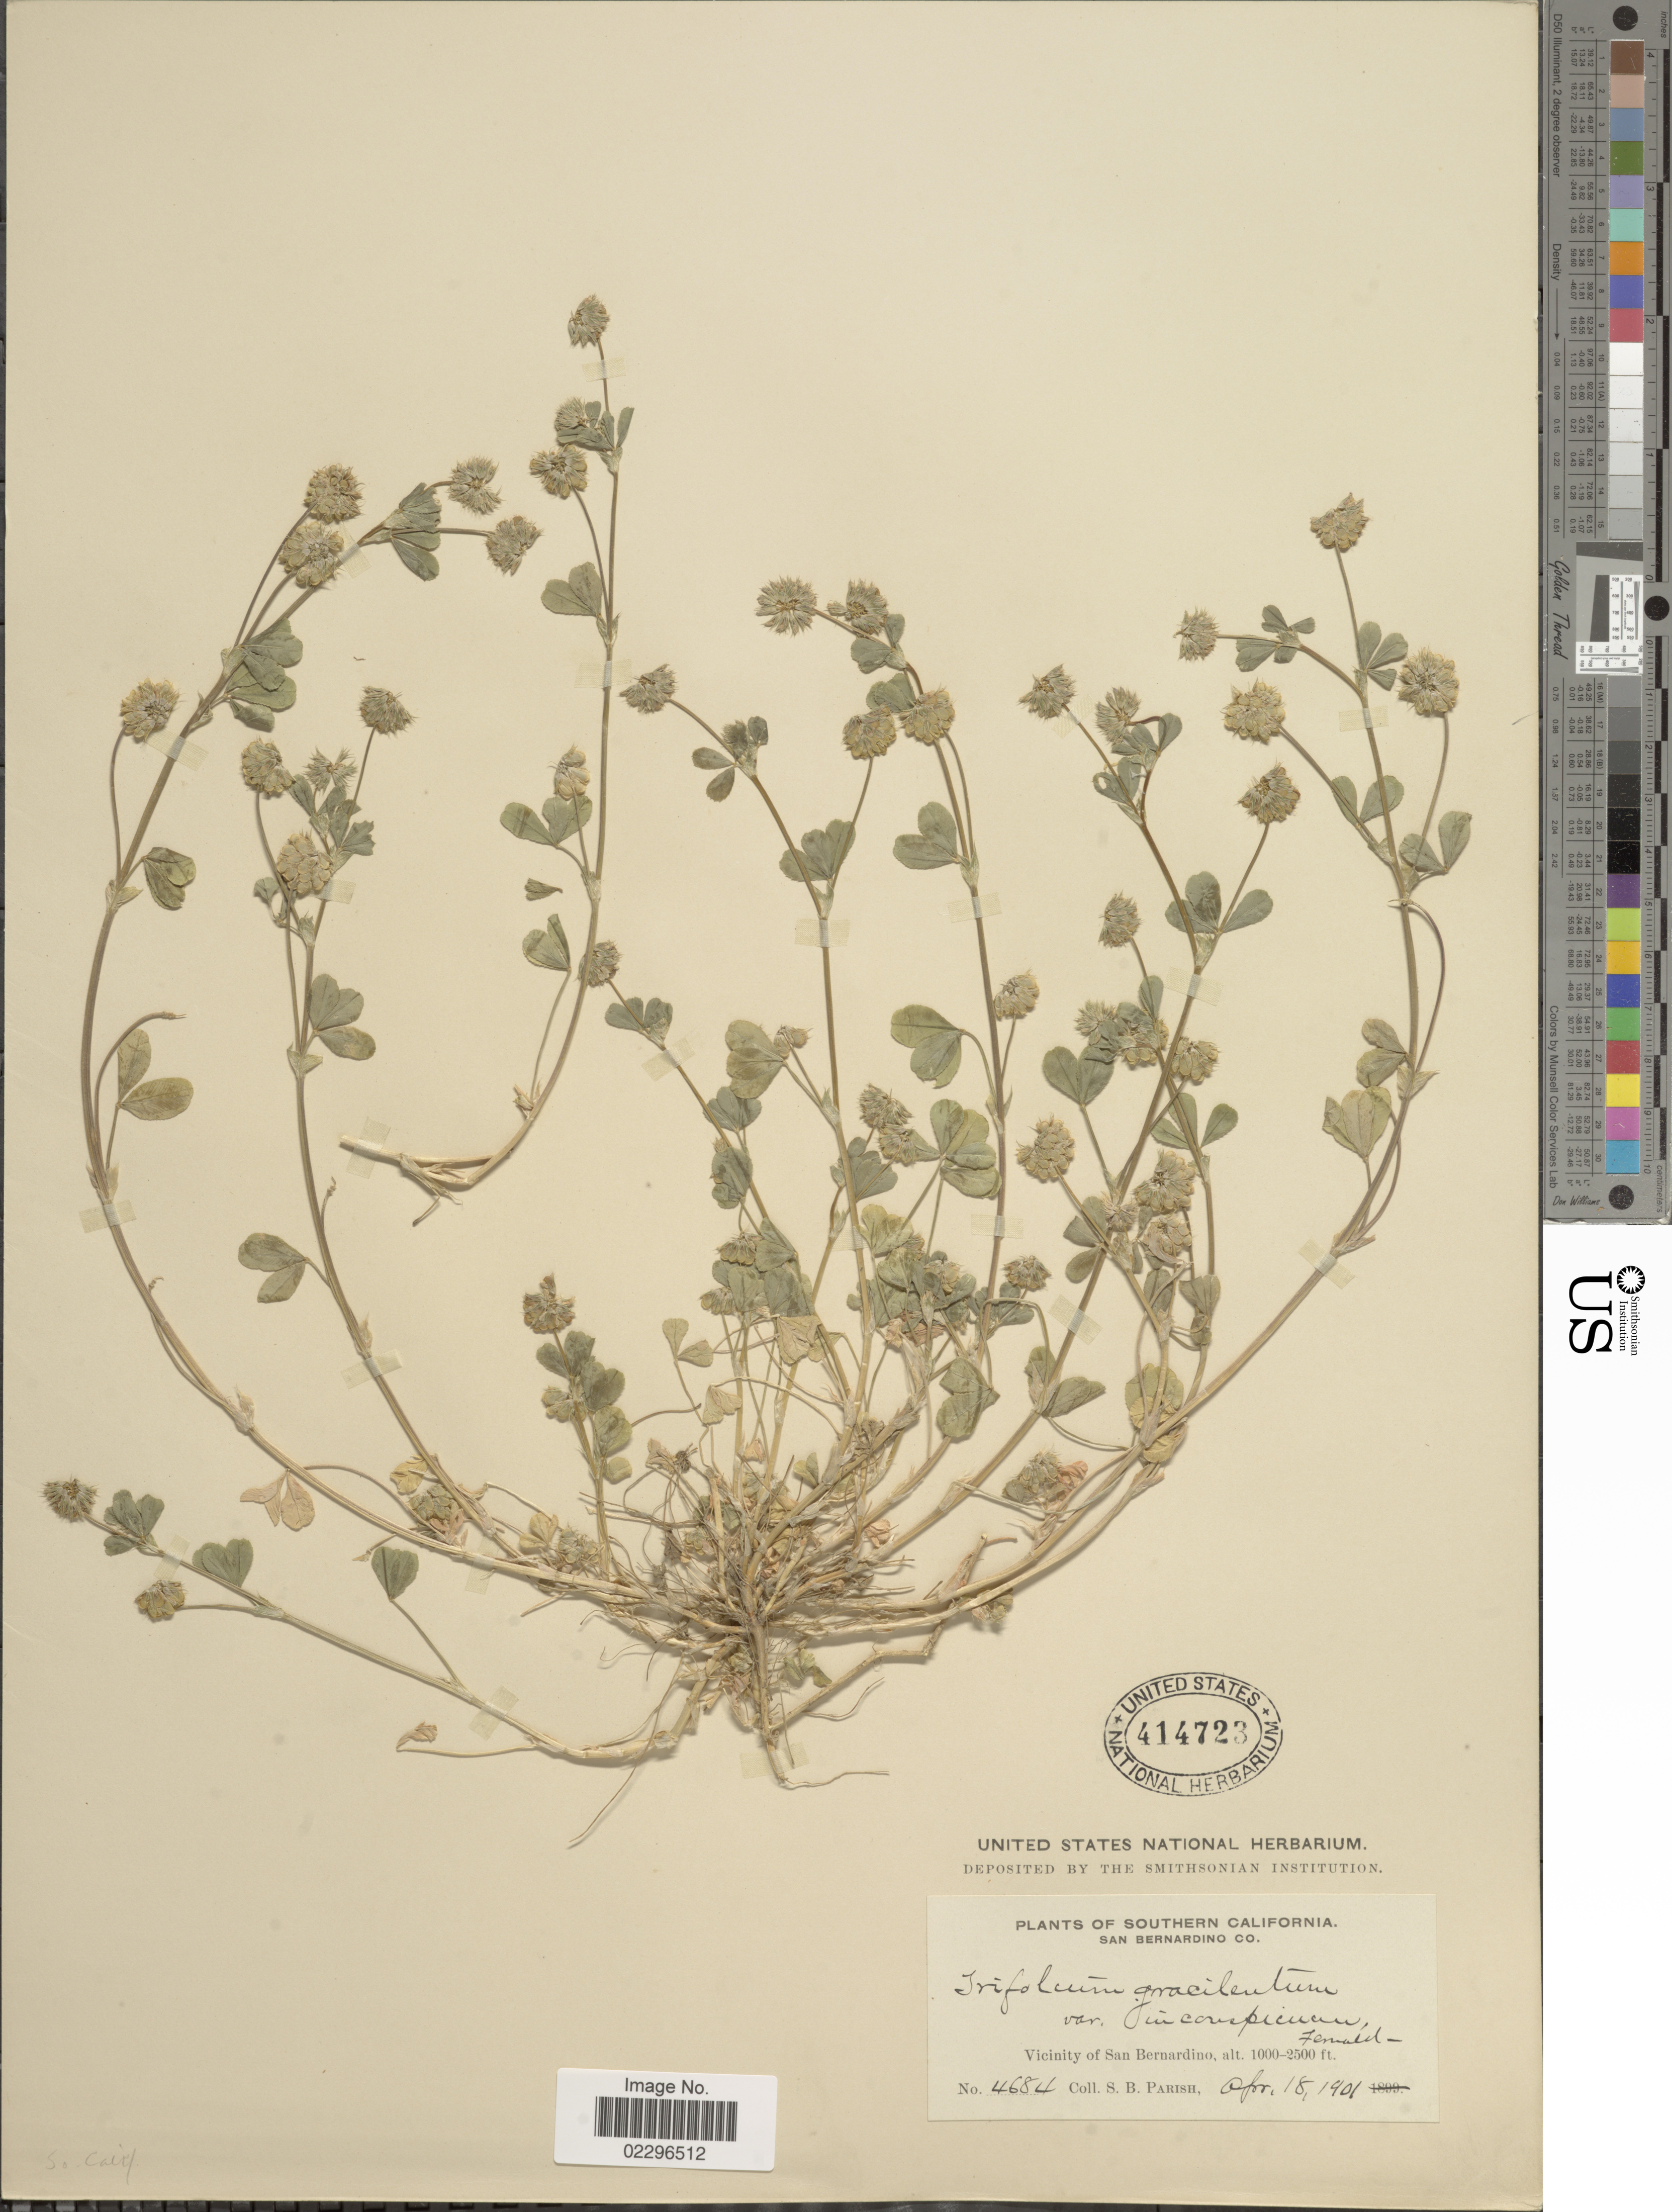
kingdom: Plantae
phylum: Tracheophyta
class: Magnoliopsida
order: Fabales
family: Fabaceae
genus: Trifolium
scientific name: Trifolium gracilentum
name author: Torr. & A. Gray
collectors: S. B. Parish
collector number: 4684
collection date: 1901-04-18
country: United States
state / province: California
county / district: San Bernardino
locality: Southern California, San Bernardino Co., Vicinity of San Bernardino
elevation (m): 305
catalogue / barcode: US 414723